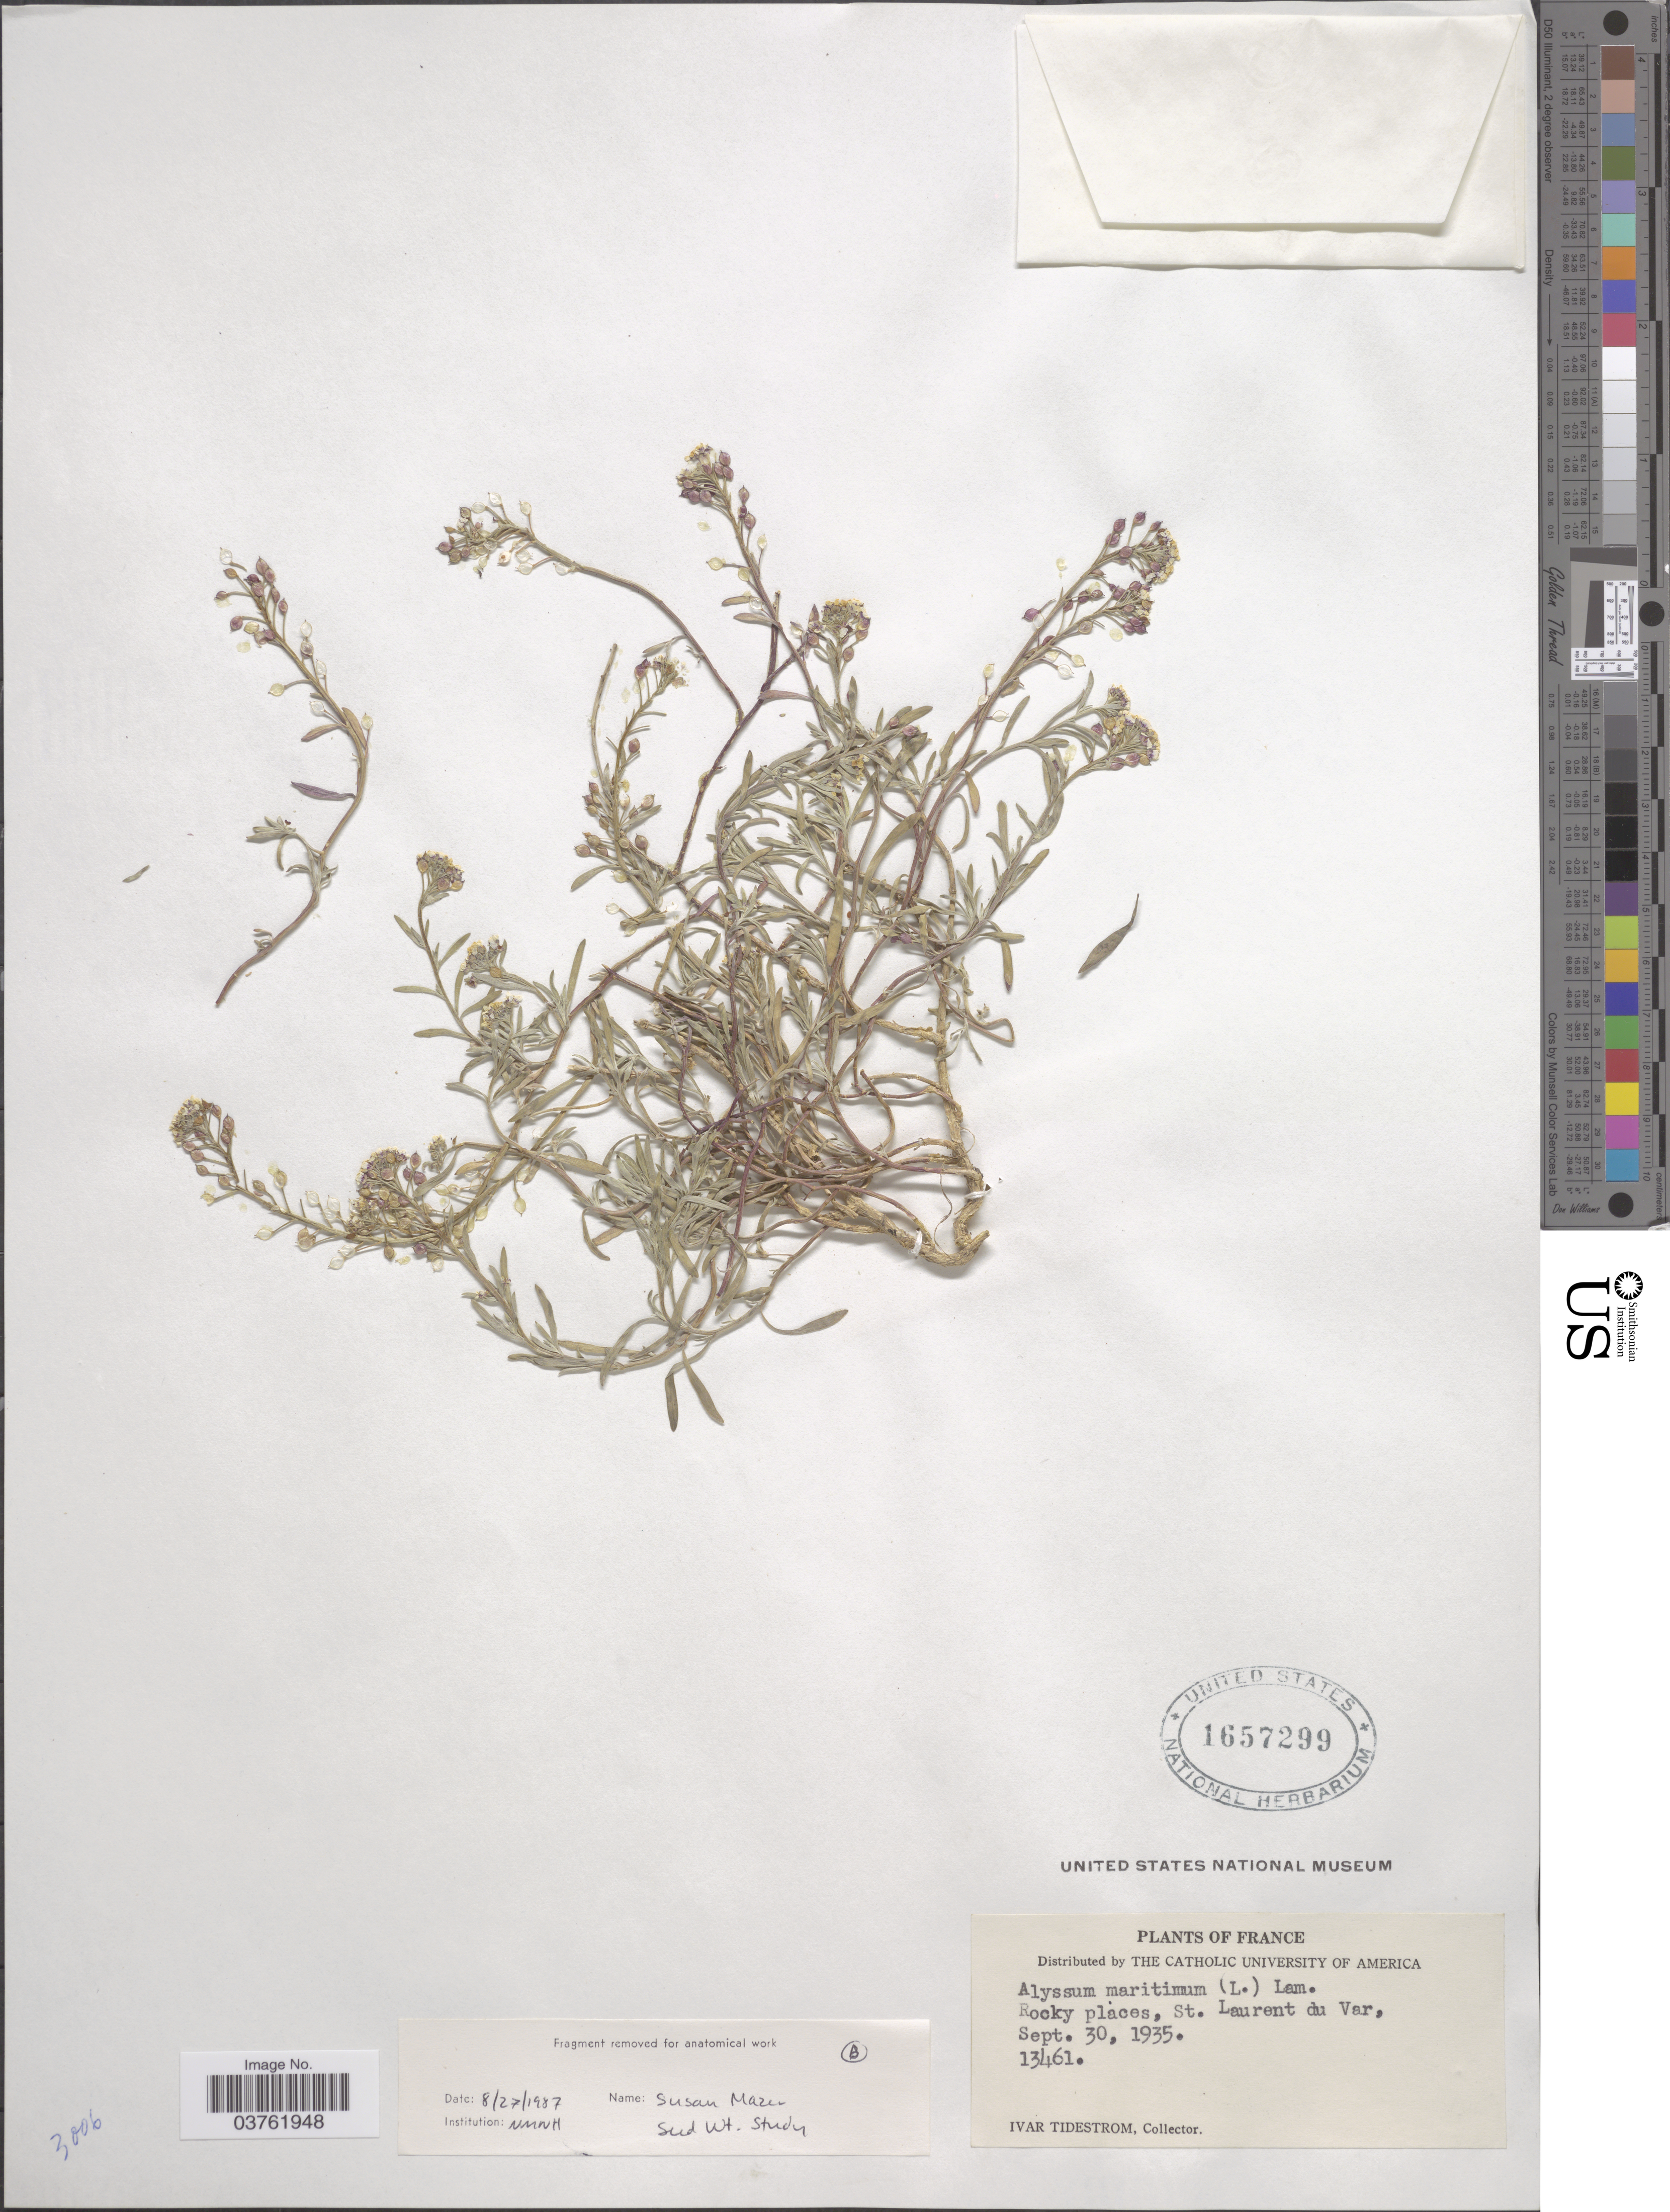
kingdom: Plantae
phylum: Tracheophyta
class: Magnoliopsida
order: Brassicales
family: Brassicaceae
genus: Alyssum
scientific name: Alyssum maritimum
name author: (L.) Lam.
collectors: I. F. Tidestrom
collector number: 13461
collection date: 1935-09-30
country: France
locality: Rocky places, St. Laurent du Var.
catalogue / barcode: US 1657299